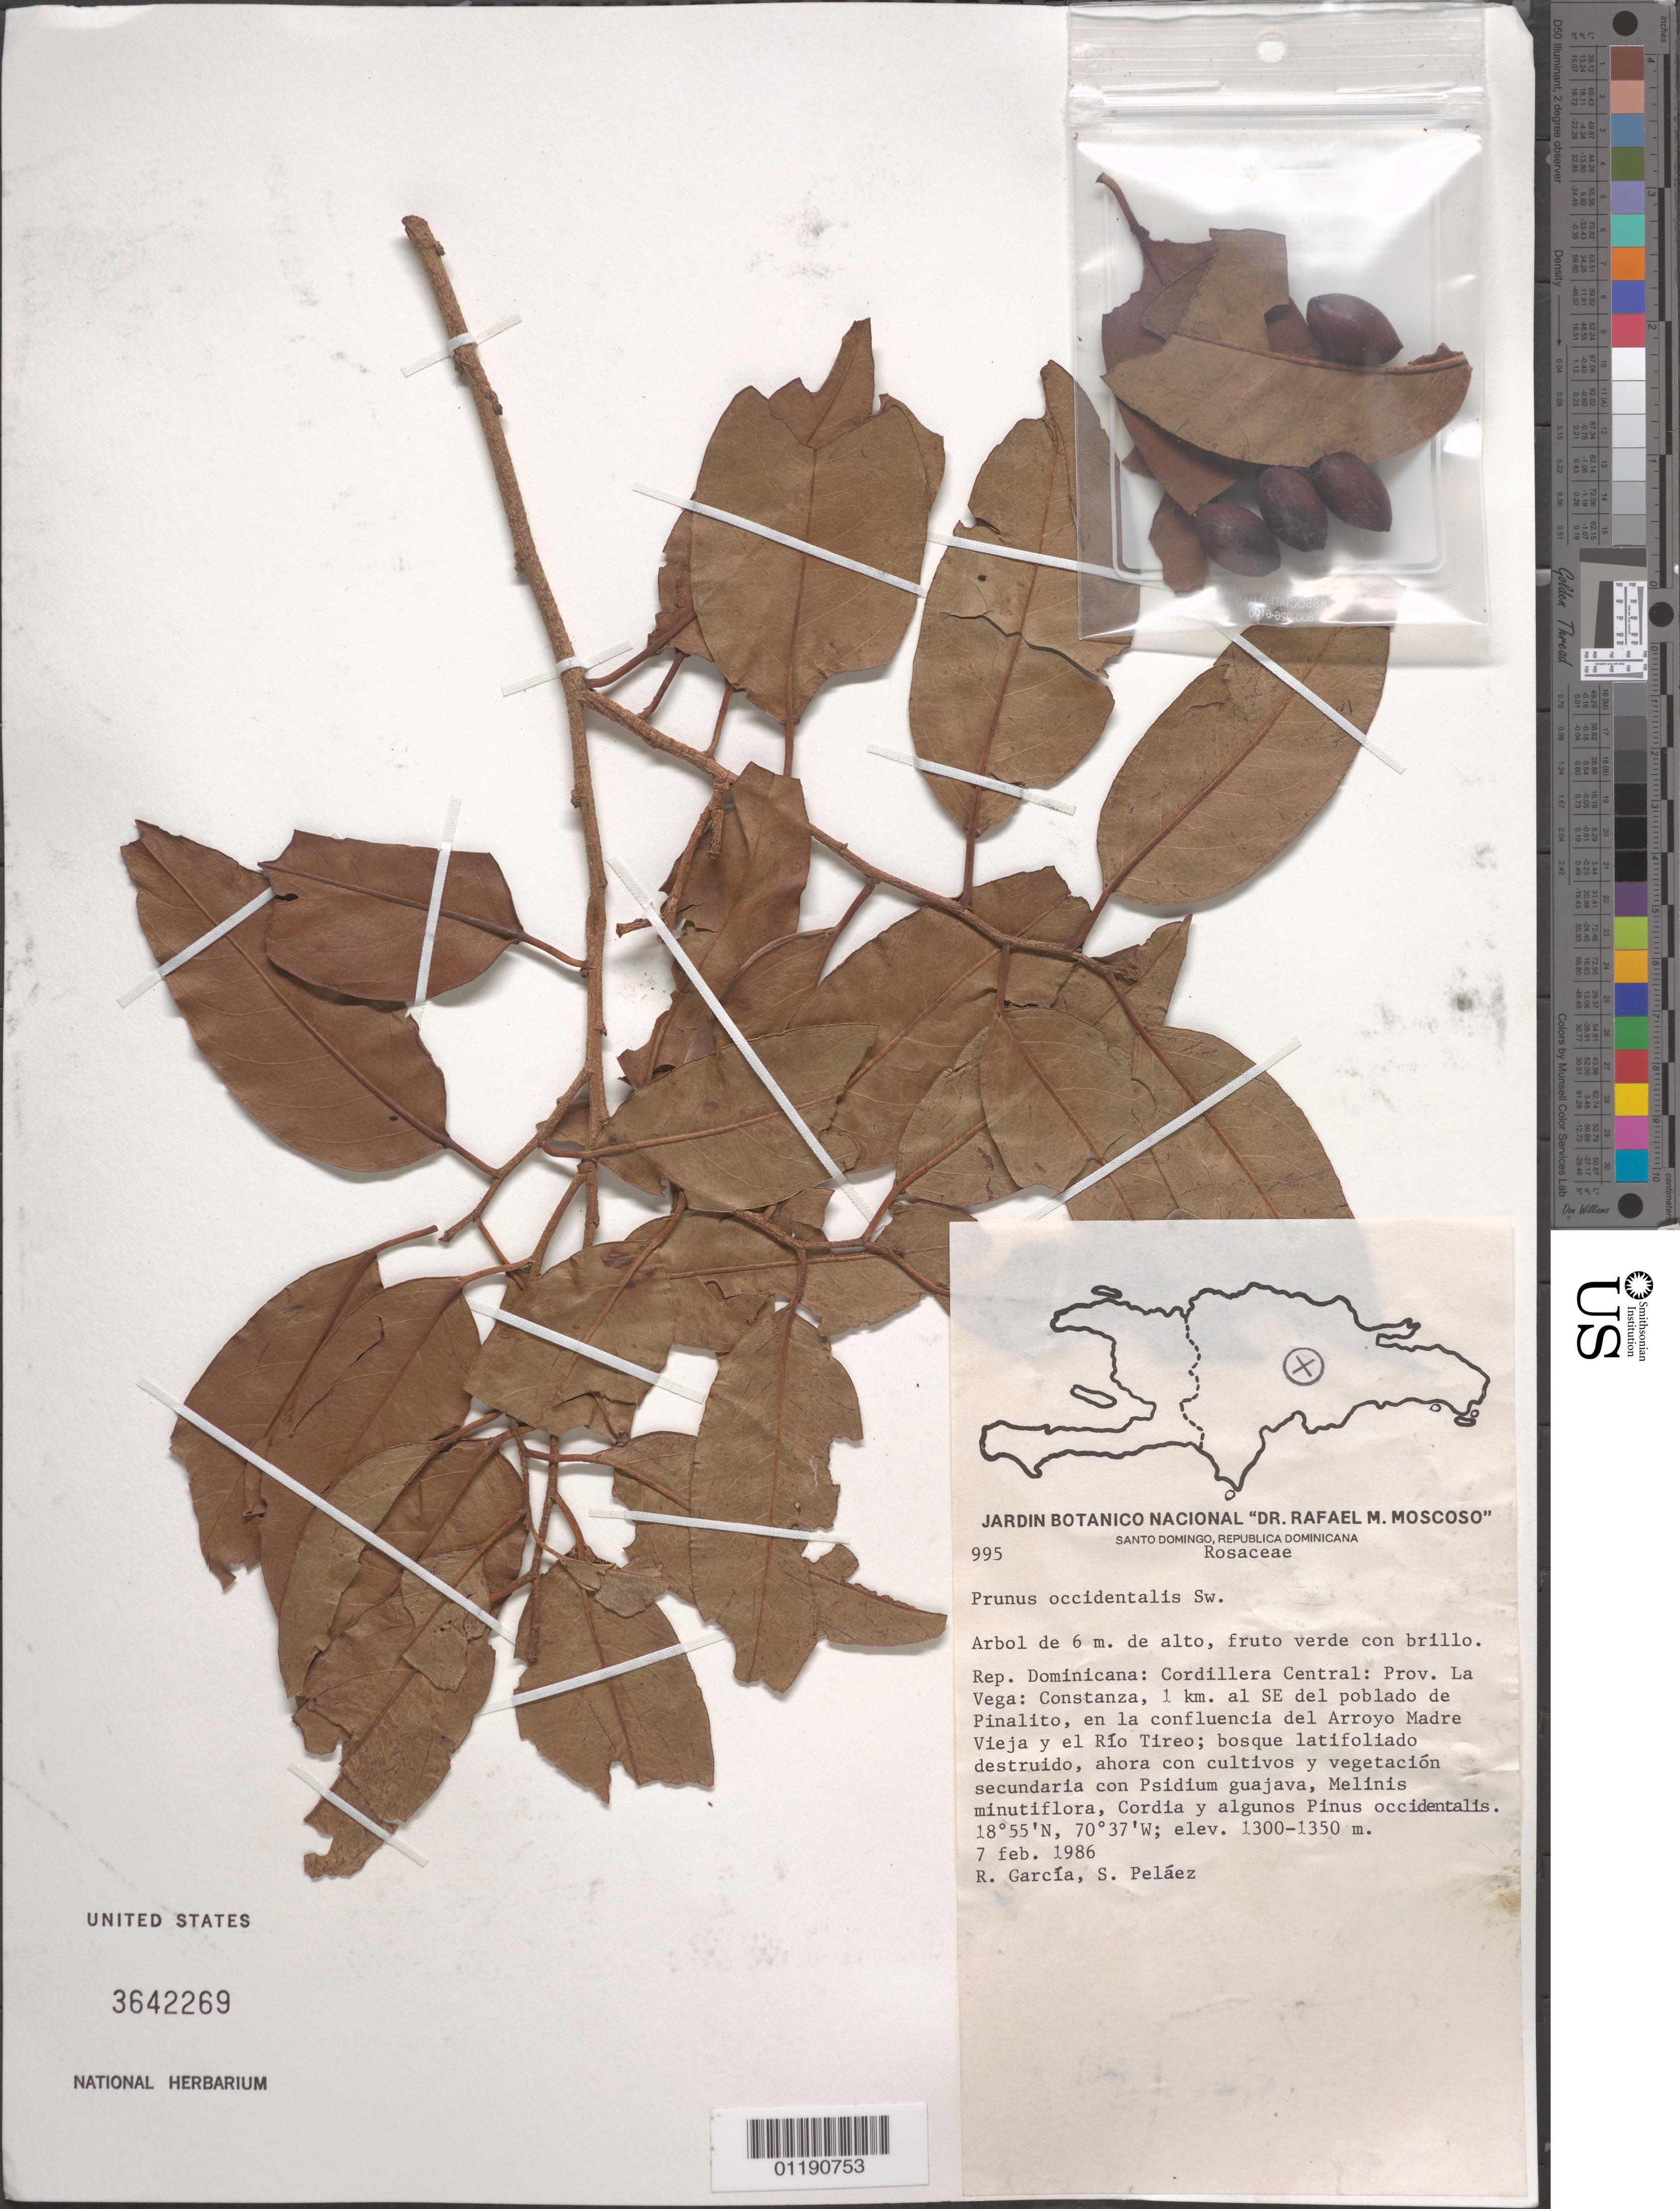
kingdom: Plantae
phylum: Tracheophyta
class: Magnoliopsida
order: Rosales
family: Rosaceae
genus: Prunus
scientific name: Prunus occidentalis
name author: Sw.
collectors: R. García & S. Pelaez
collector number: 995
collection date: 1986-02-07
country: Dominican Republic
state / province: La Vega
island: Hispaniola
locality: Cordillera Central. Constanza, 1 km. to the SE of the town of Pinalito, in the confluence of the Arroyo Madre Vieja and the Río Tireo.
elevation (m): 1300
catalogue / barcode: US 3642269